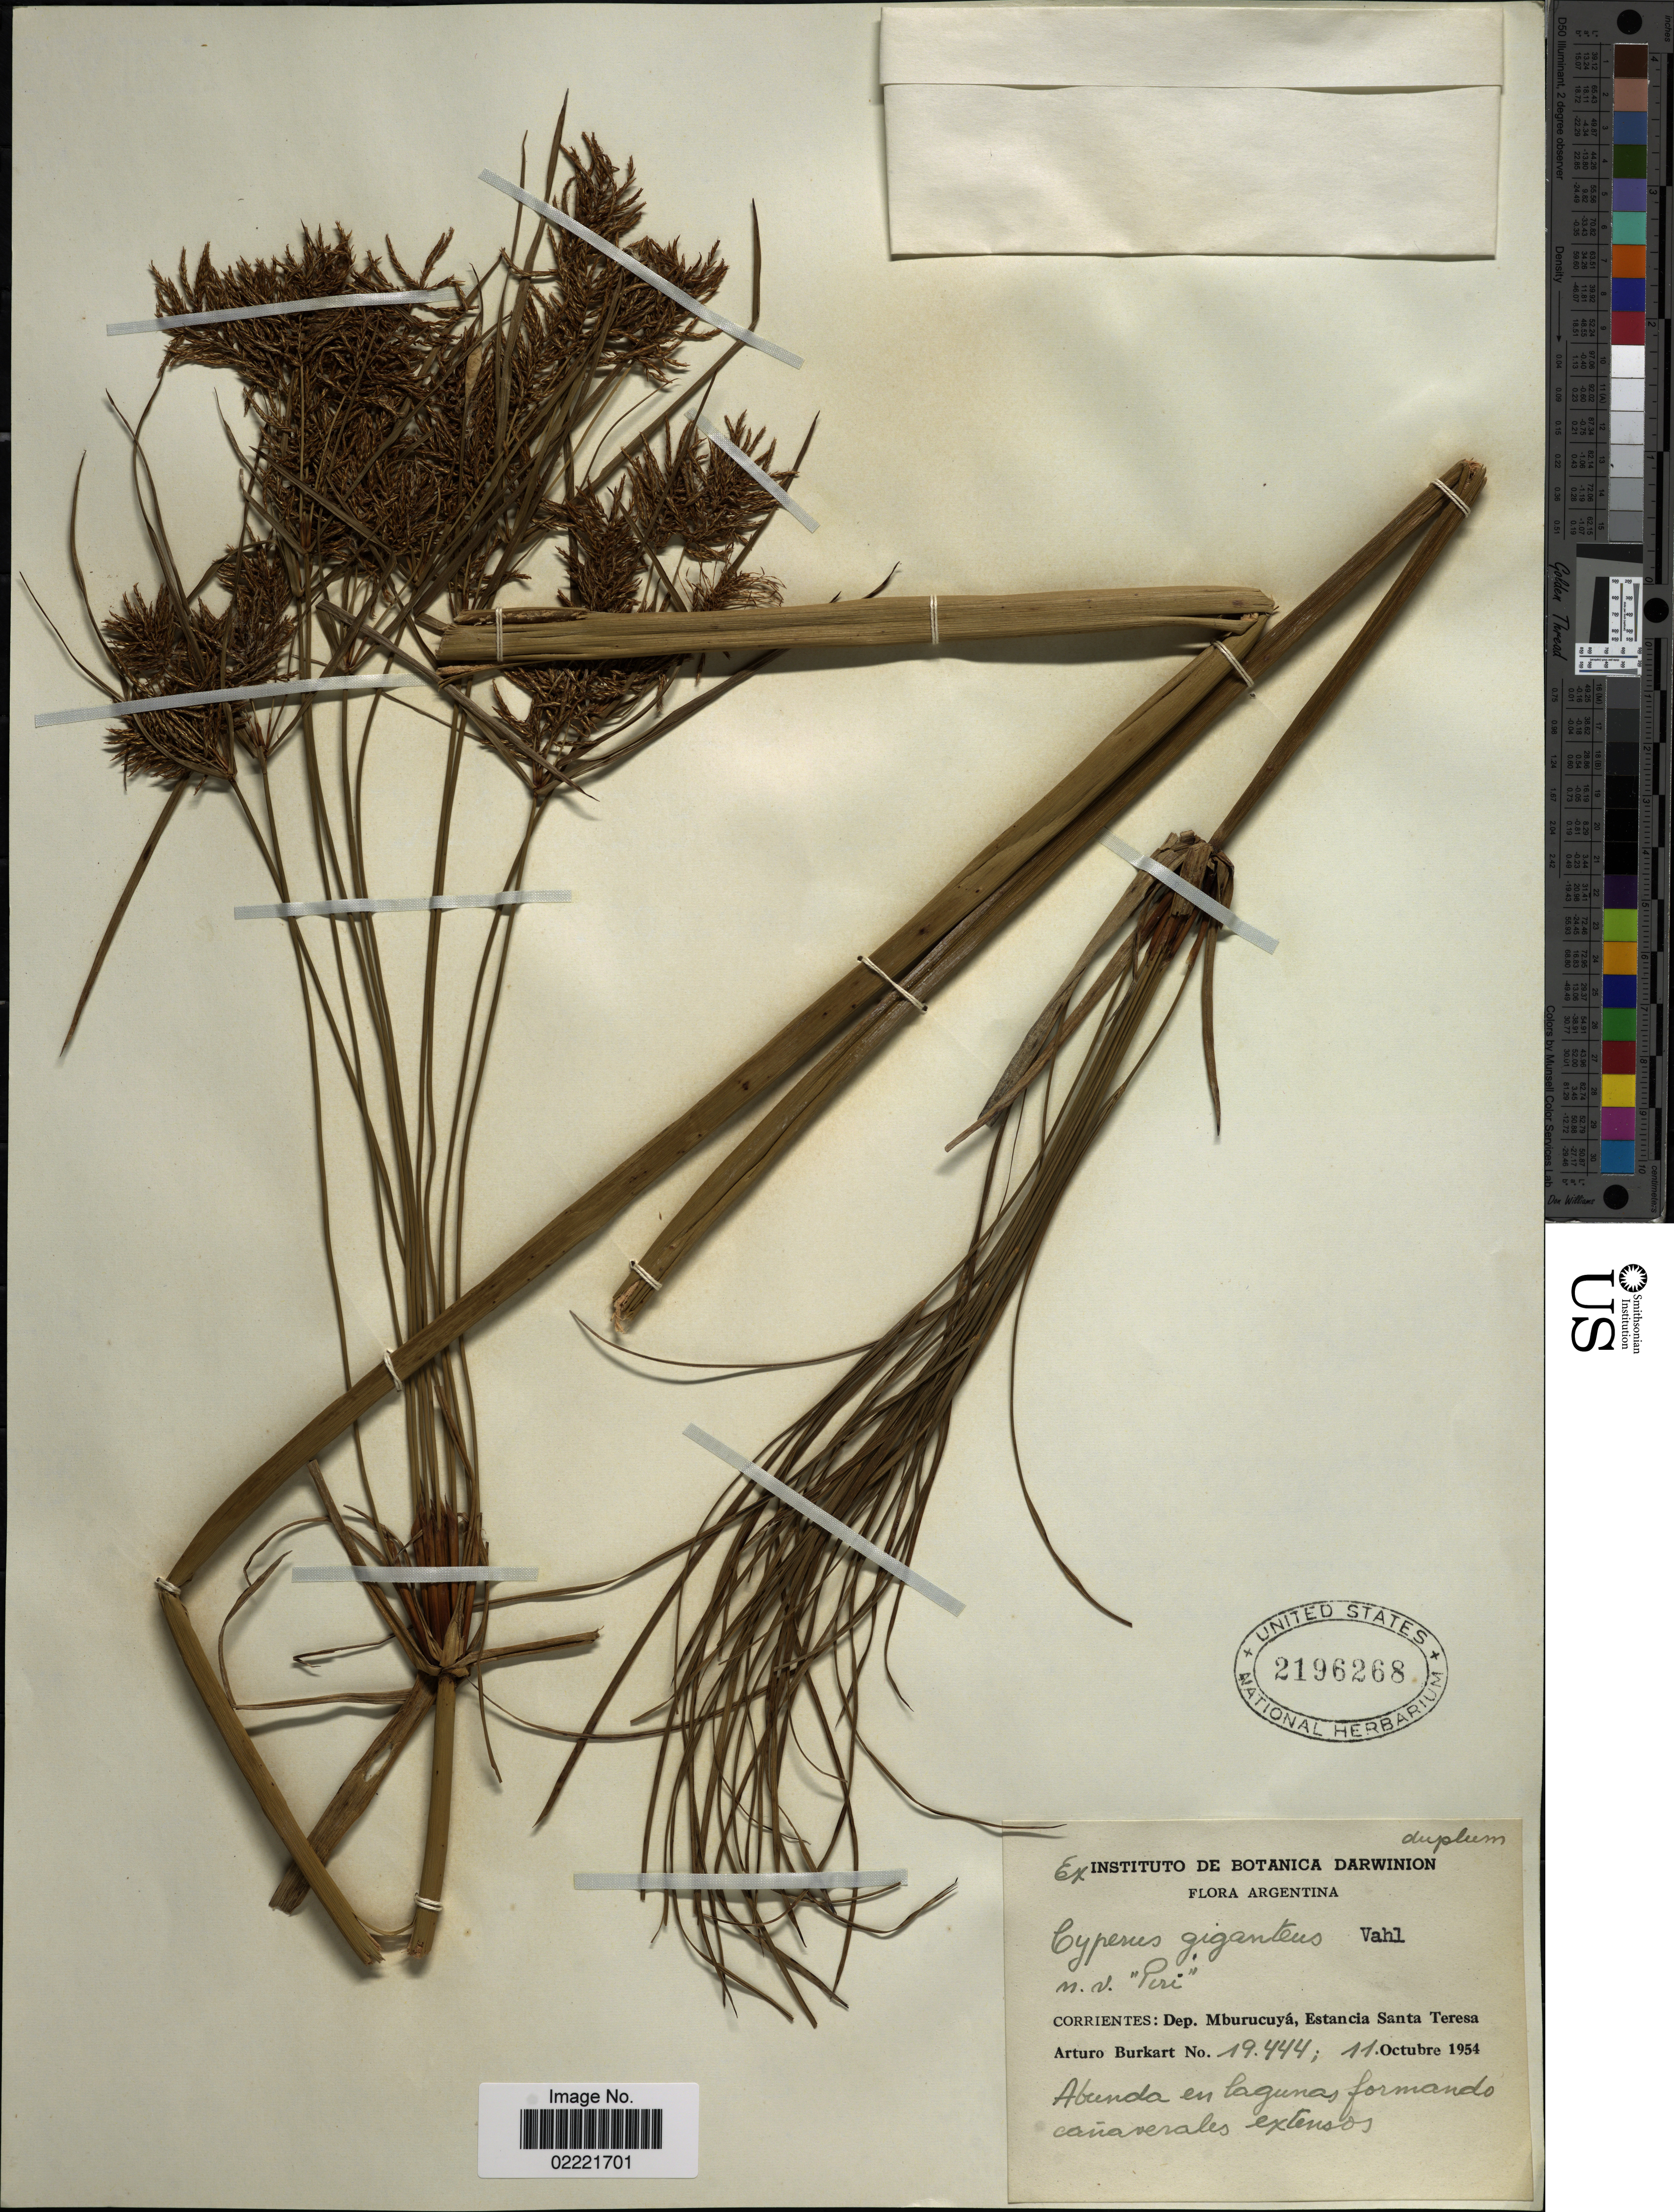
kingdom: Plantae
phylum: Tracheophyta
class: Liliopsida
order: Poales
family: Cyperaceae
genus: Cyperus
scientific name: Cyperus giganteus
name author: Vahl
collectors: A. E. Burkart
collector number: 19444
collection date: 1954-10-11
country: Argentina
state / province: Corrientes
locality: Dep. Mburucuyá, Estancia Santa Teresa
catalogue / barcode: US 2196268